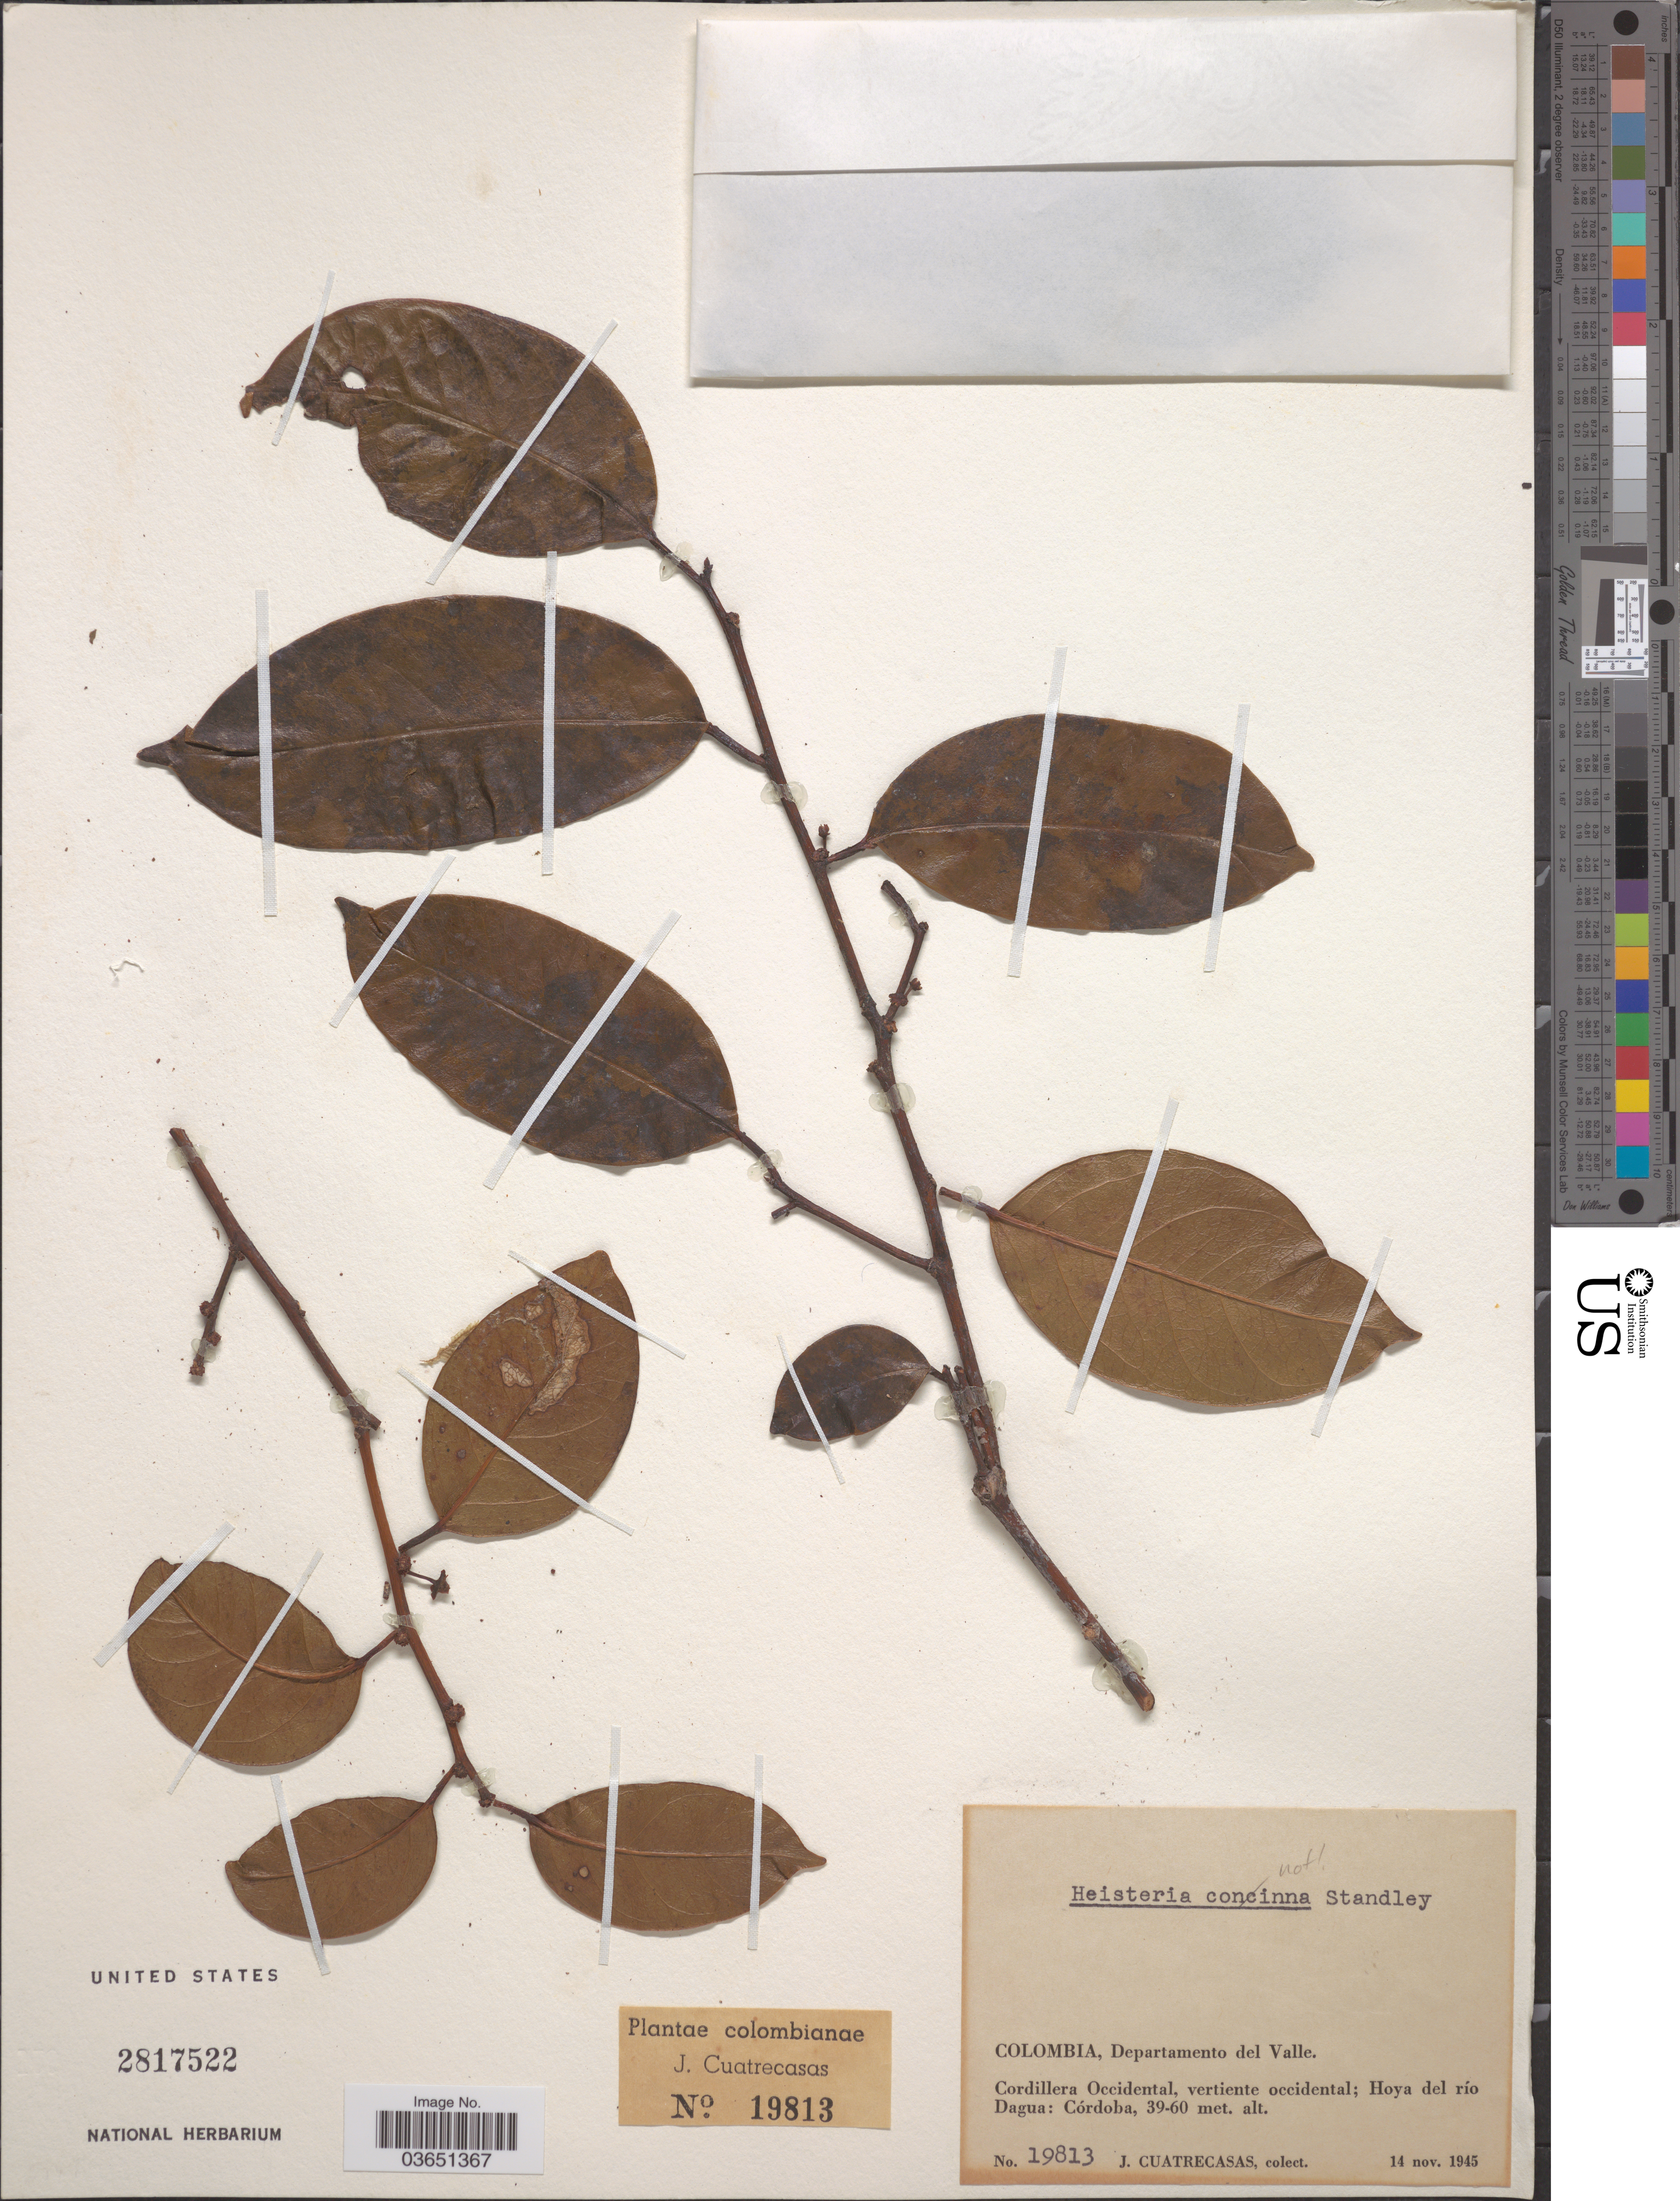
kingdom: Plantae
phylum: Tracheophyta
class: Magnoliopsida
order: Santalales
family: Erythropalaceae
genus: Heisteria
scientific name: Heisteria sp.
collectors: J. Cuatrecasas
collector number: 19813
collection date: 1945-11-14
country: Colombia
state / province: Valle del Cauca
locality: Departamento del Valle. Cordillera Occidental, vertiente occidental; Hoya del río Dagua: Córdoba.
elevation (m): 39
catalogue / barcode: US 2817522